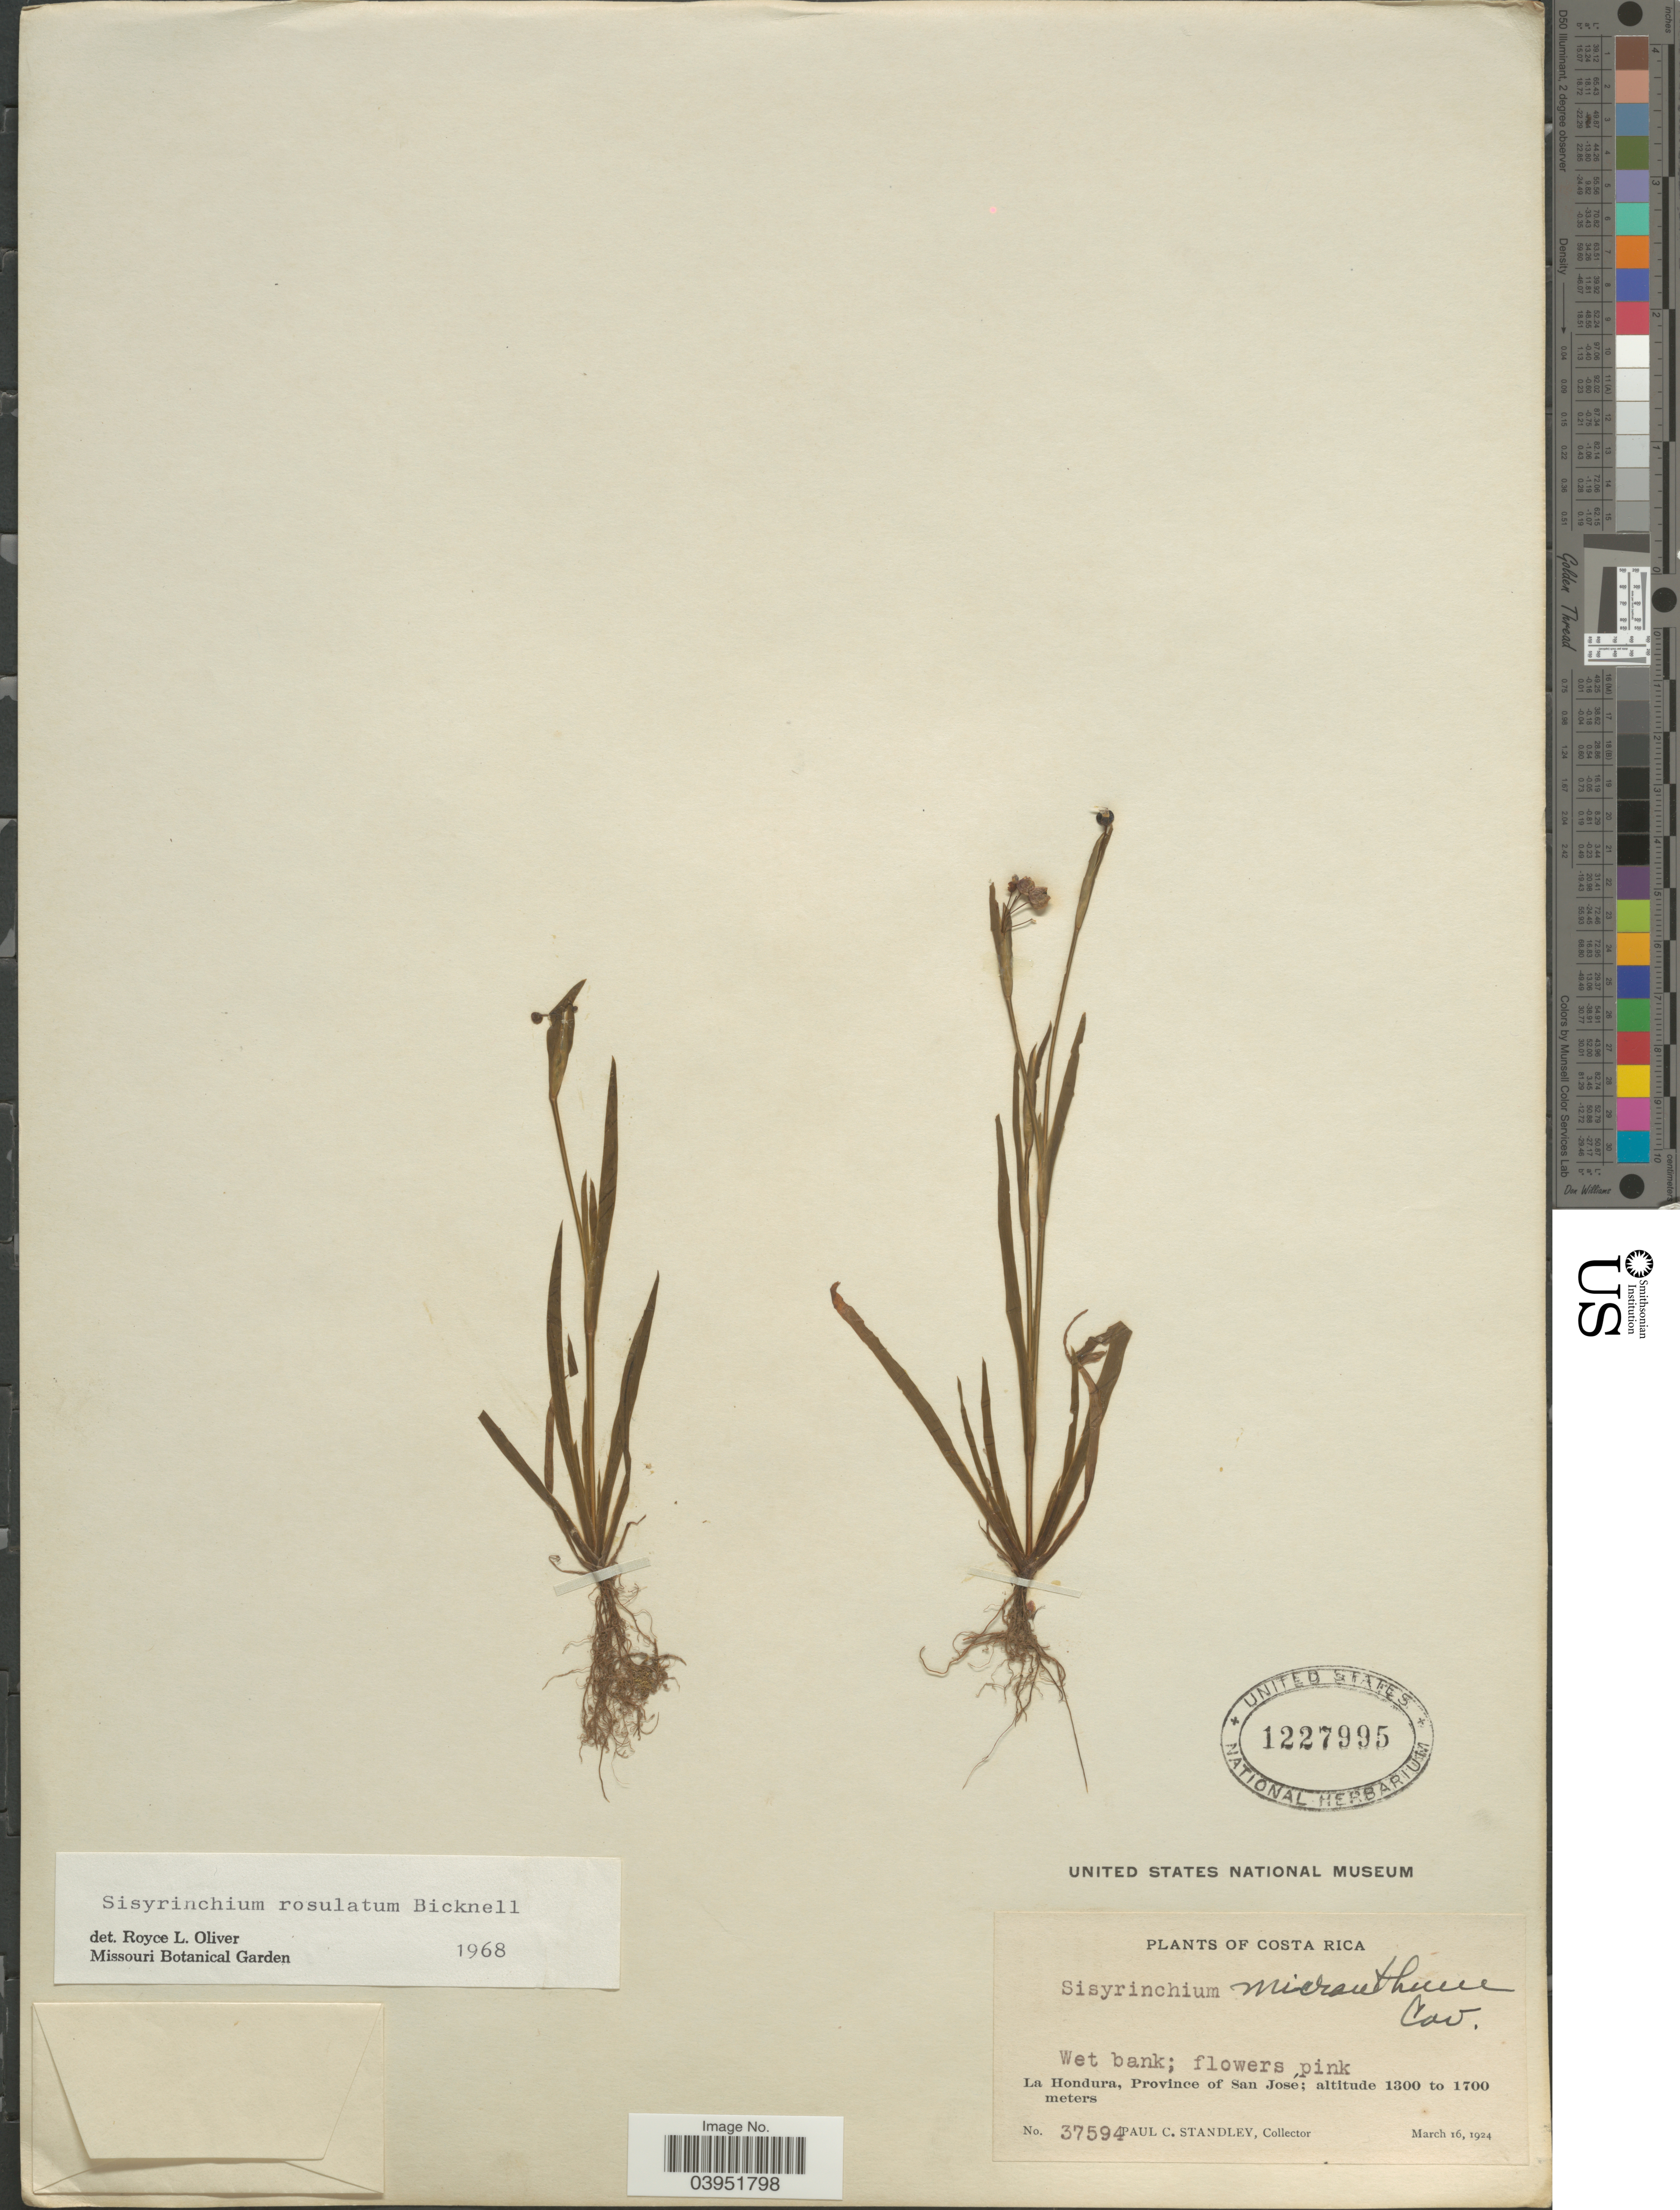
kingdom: Plantae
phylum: Tracheophyta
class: Liliopsida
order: Asparagales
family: Iridaceae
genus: Sisyrinchium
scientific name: Sisyrinchium rosulatum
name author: E.P. Bicknell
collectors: P. C. Standley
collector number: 37594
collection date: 1924-03-16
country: Costa Rica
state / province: San José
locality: La Hondura.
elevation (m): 1300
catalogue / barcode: US 1227995